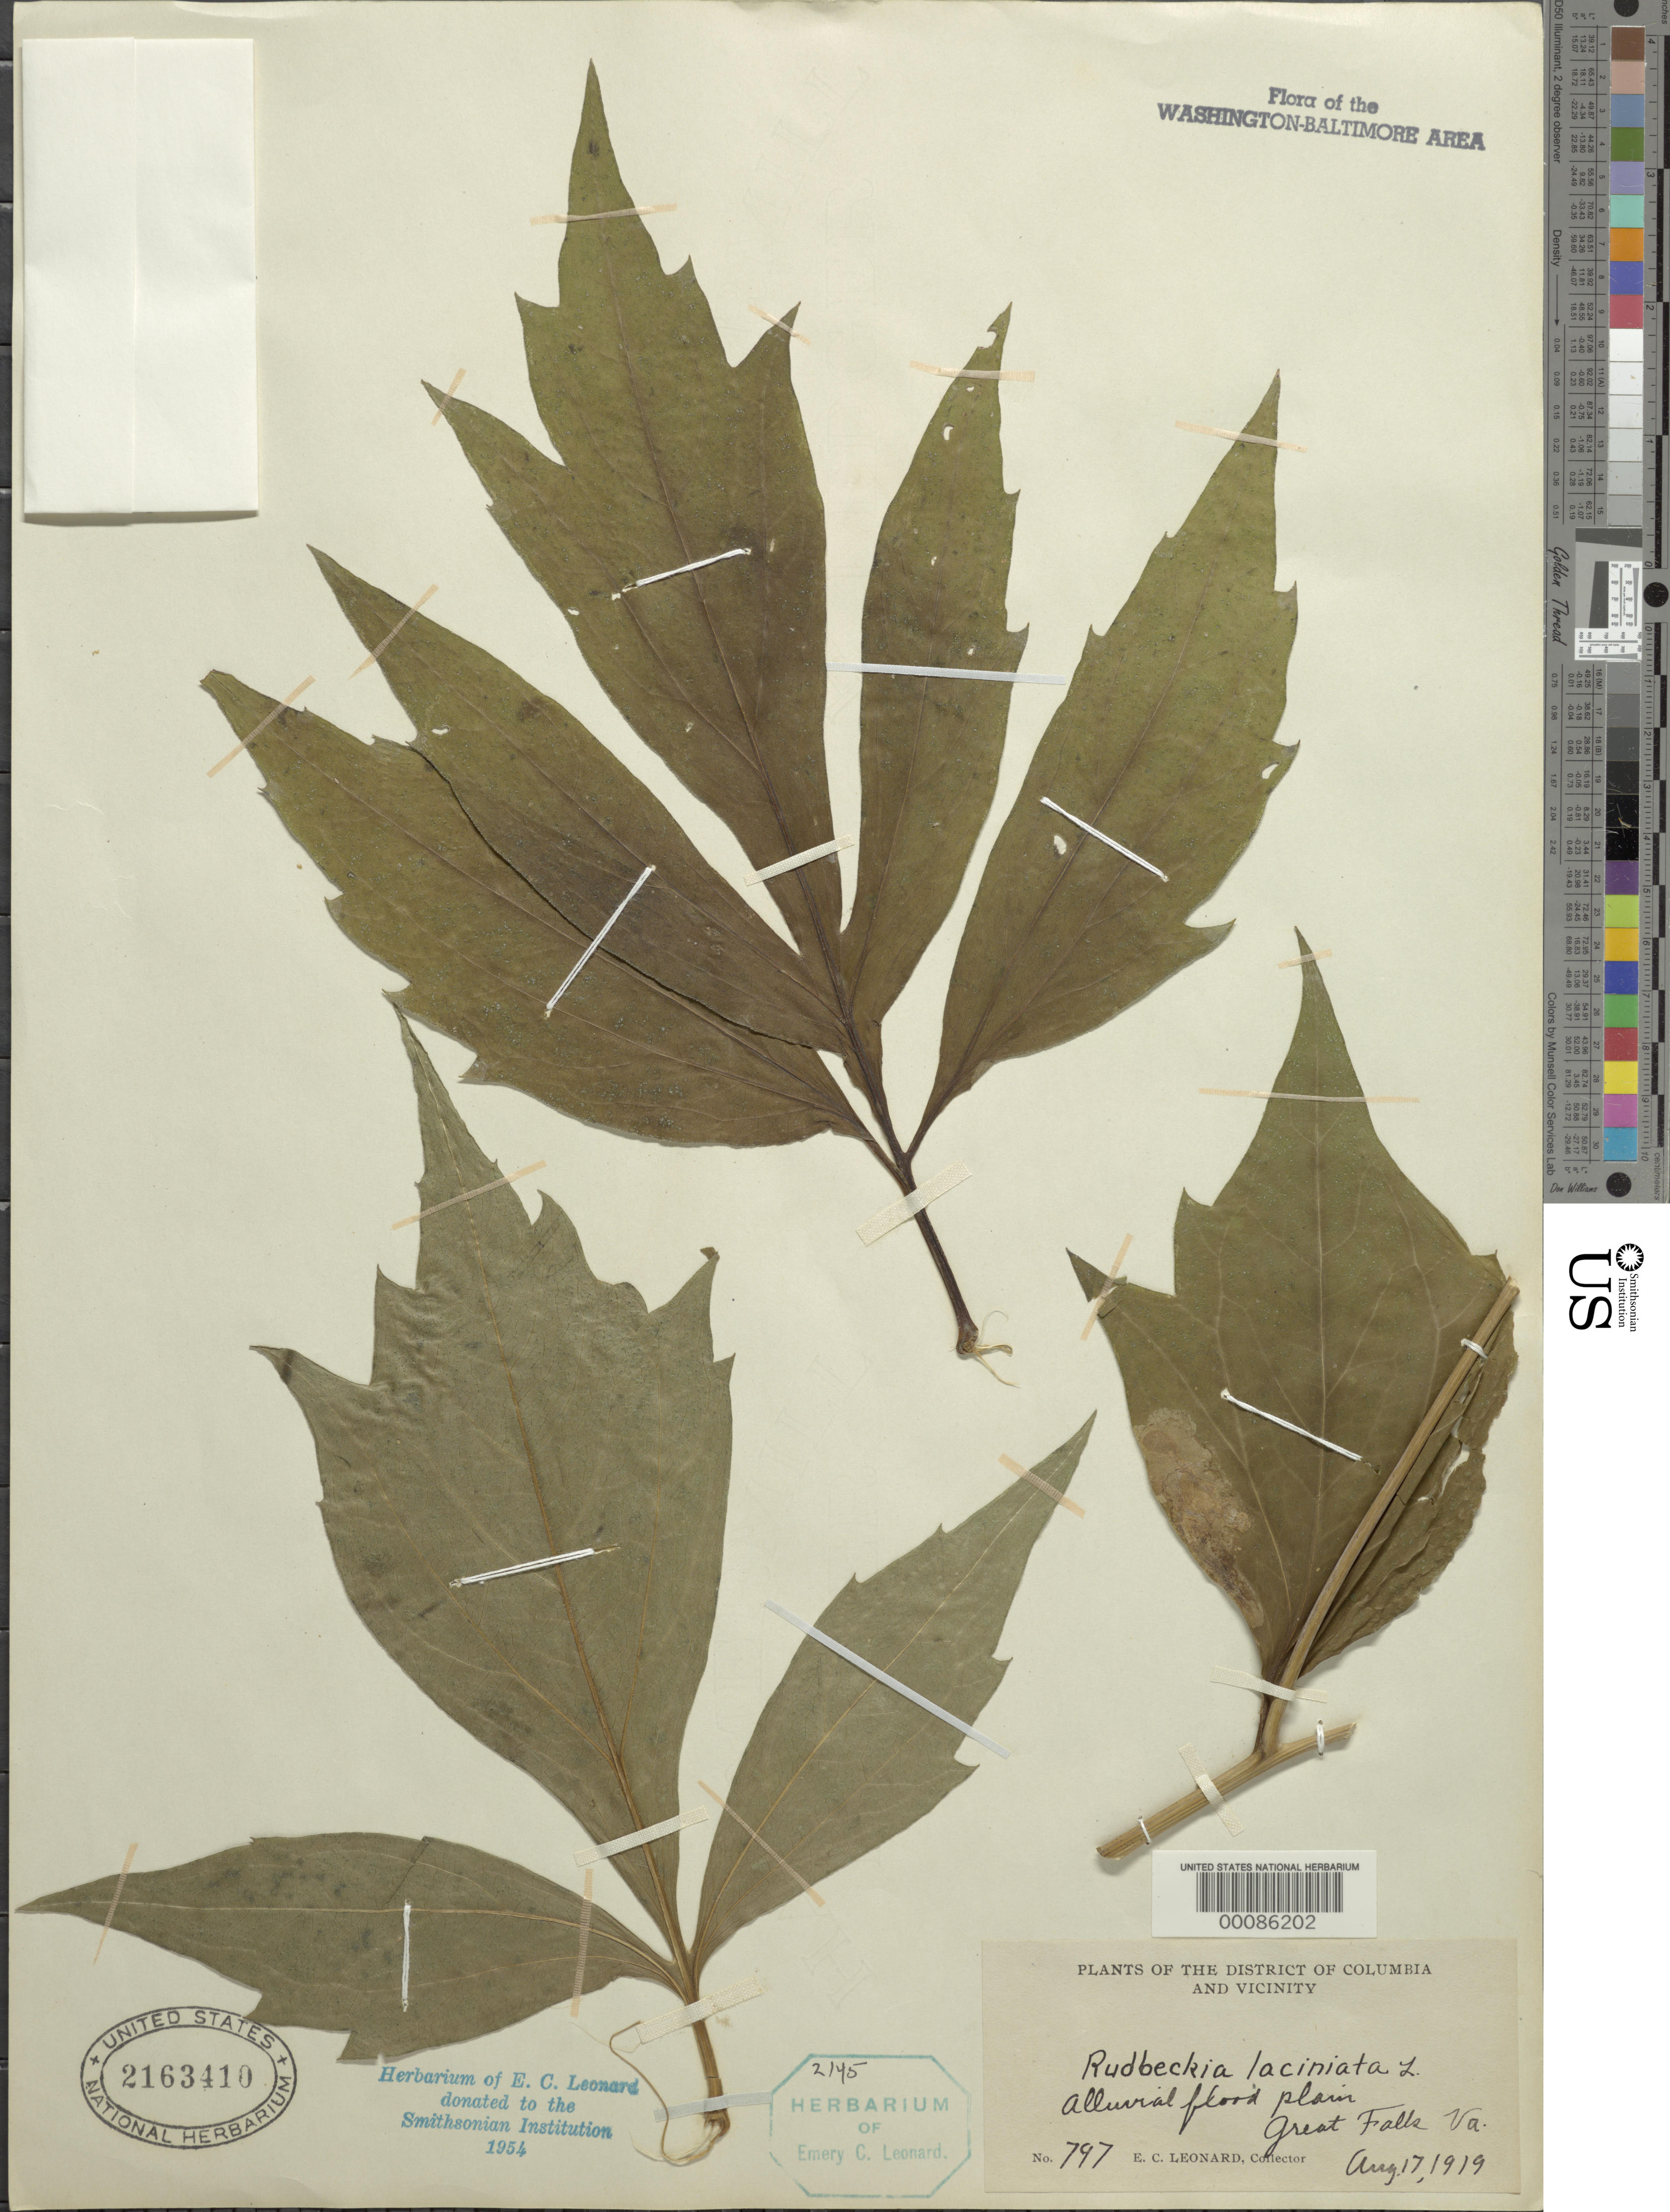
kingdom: Plantae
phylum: Tracheophyta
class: Magnoliopsida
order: Asterales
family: Asteraceae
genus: Rudbeckia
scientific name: Rudbeckia laciniata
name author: L.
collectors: E. C. Leonard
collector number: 797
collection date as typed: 17 Aug 1919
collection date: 1919-08-17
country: United States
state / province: Virginia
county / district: Fairfax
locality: Great Falls C. & O. Canal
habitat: Alluvial floodplain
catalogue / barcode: US 2163410